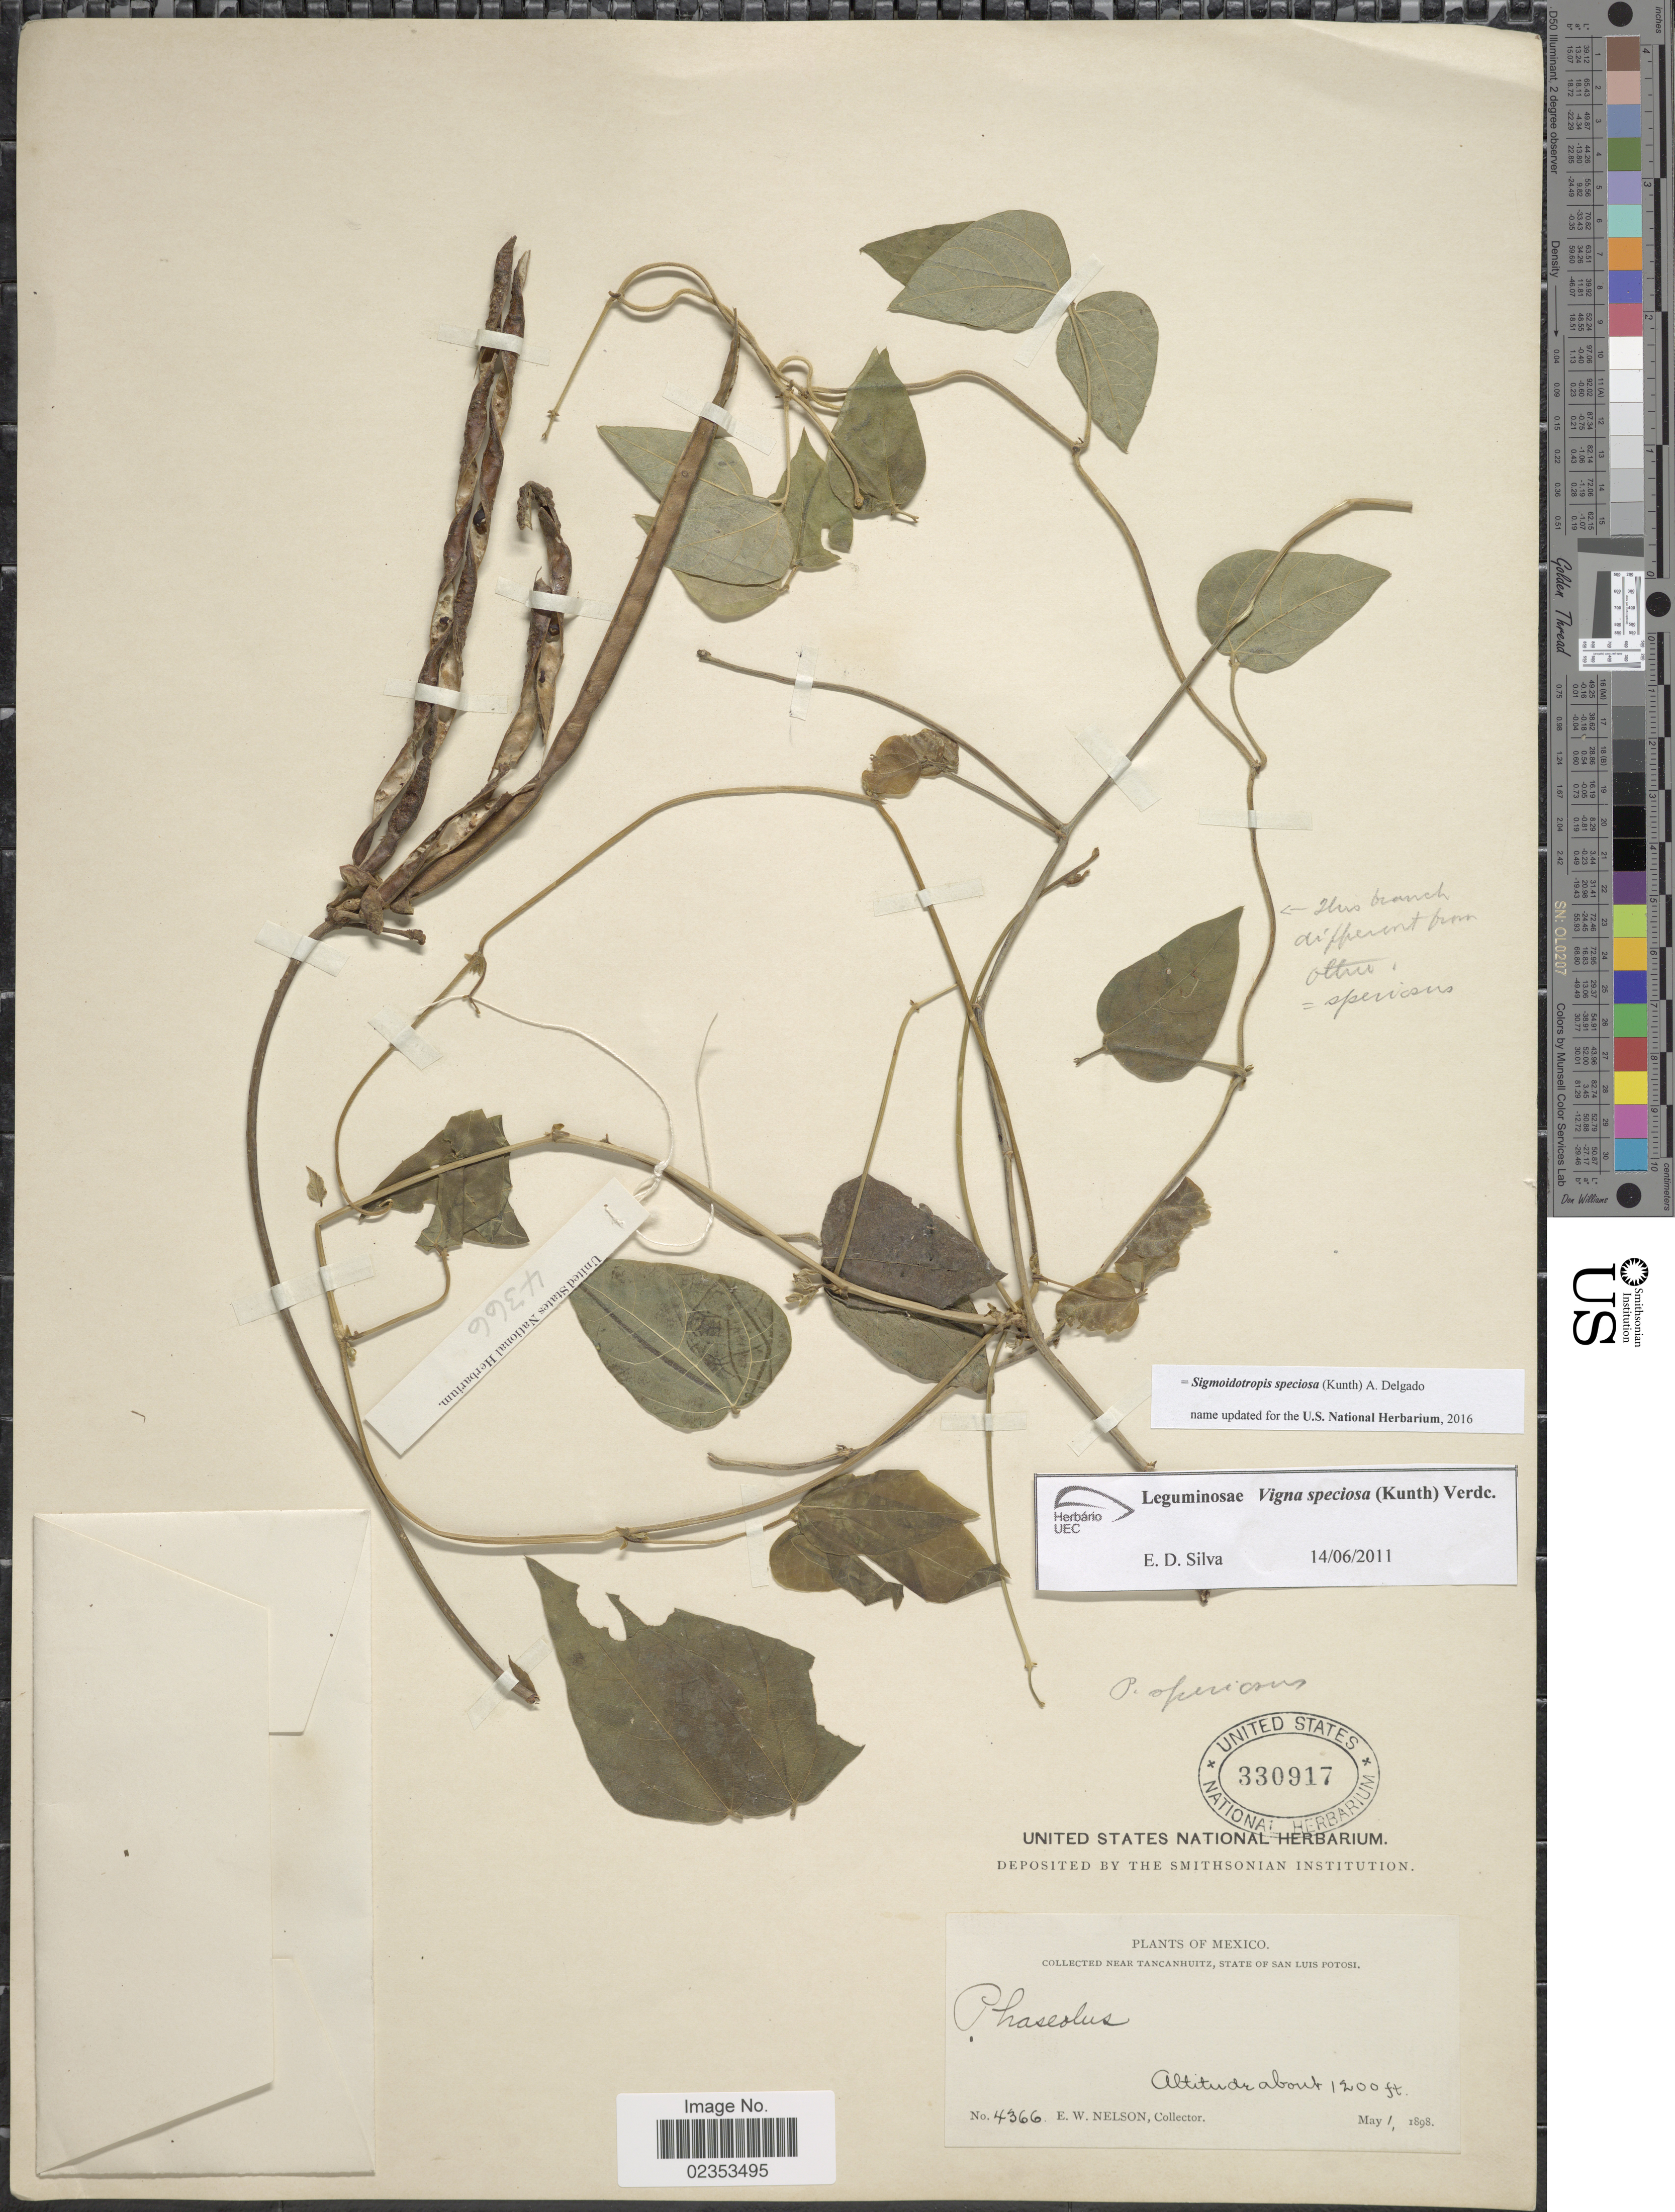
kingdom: Plantae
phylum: Tracheophyta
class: Magnoliopsida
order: Fabales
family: Fabaceae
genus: Sigmoidotropis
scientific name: Sigmoidotropis speciosa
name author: (Kunth) A. Delgado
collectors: E. W. Nelson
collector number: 4366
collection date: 1898-05-01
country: Mexico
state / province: San Luis Potosí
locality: Near Tancanhuitz.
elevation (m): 366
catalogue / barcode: US 330917